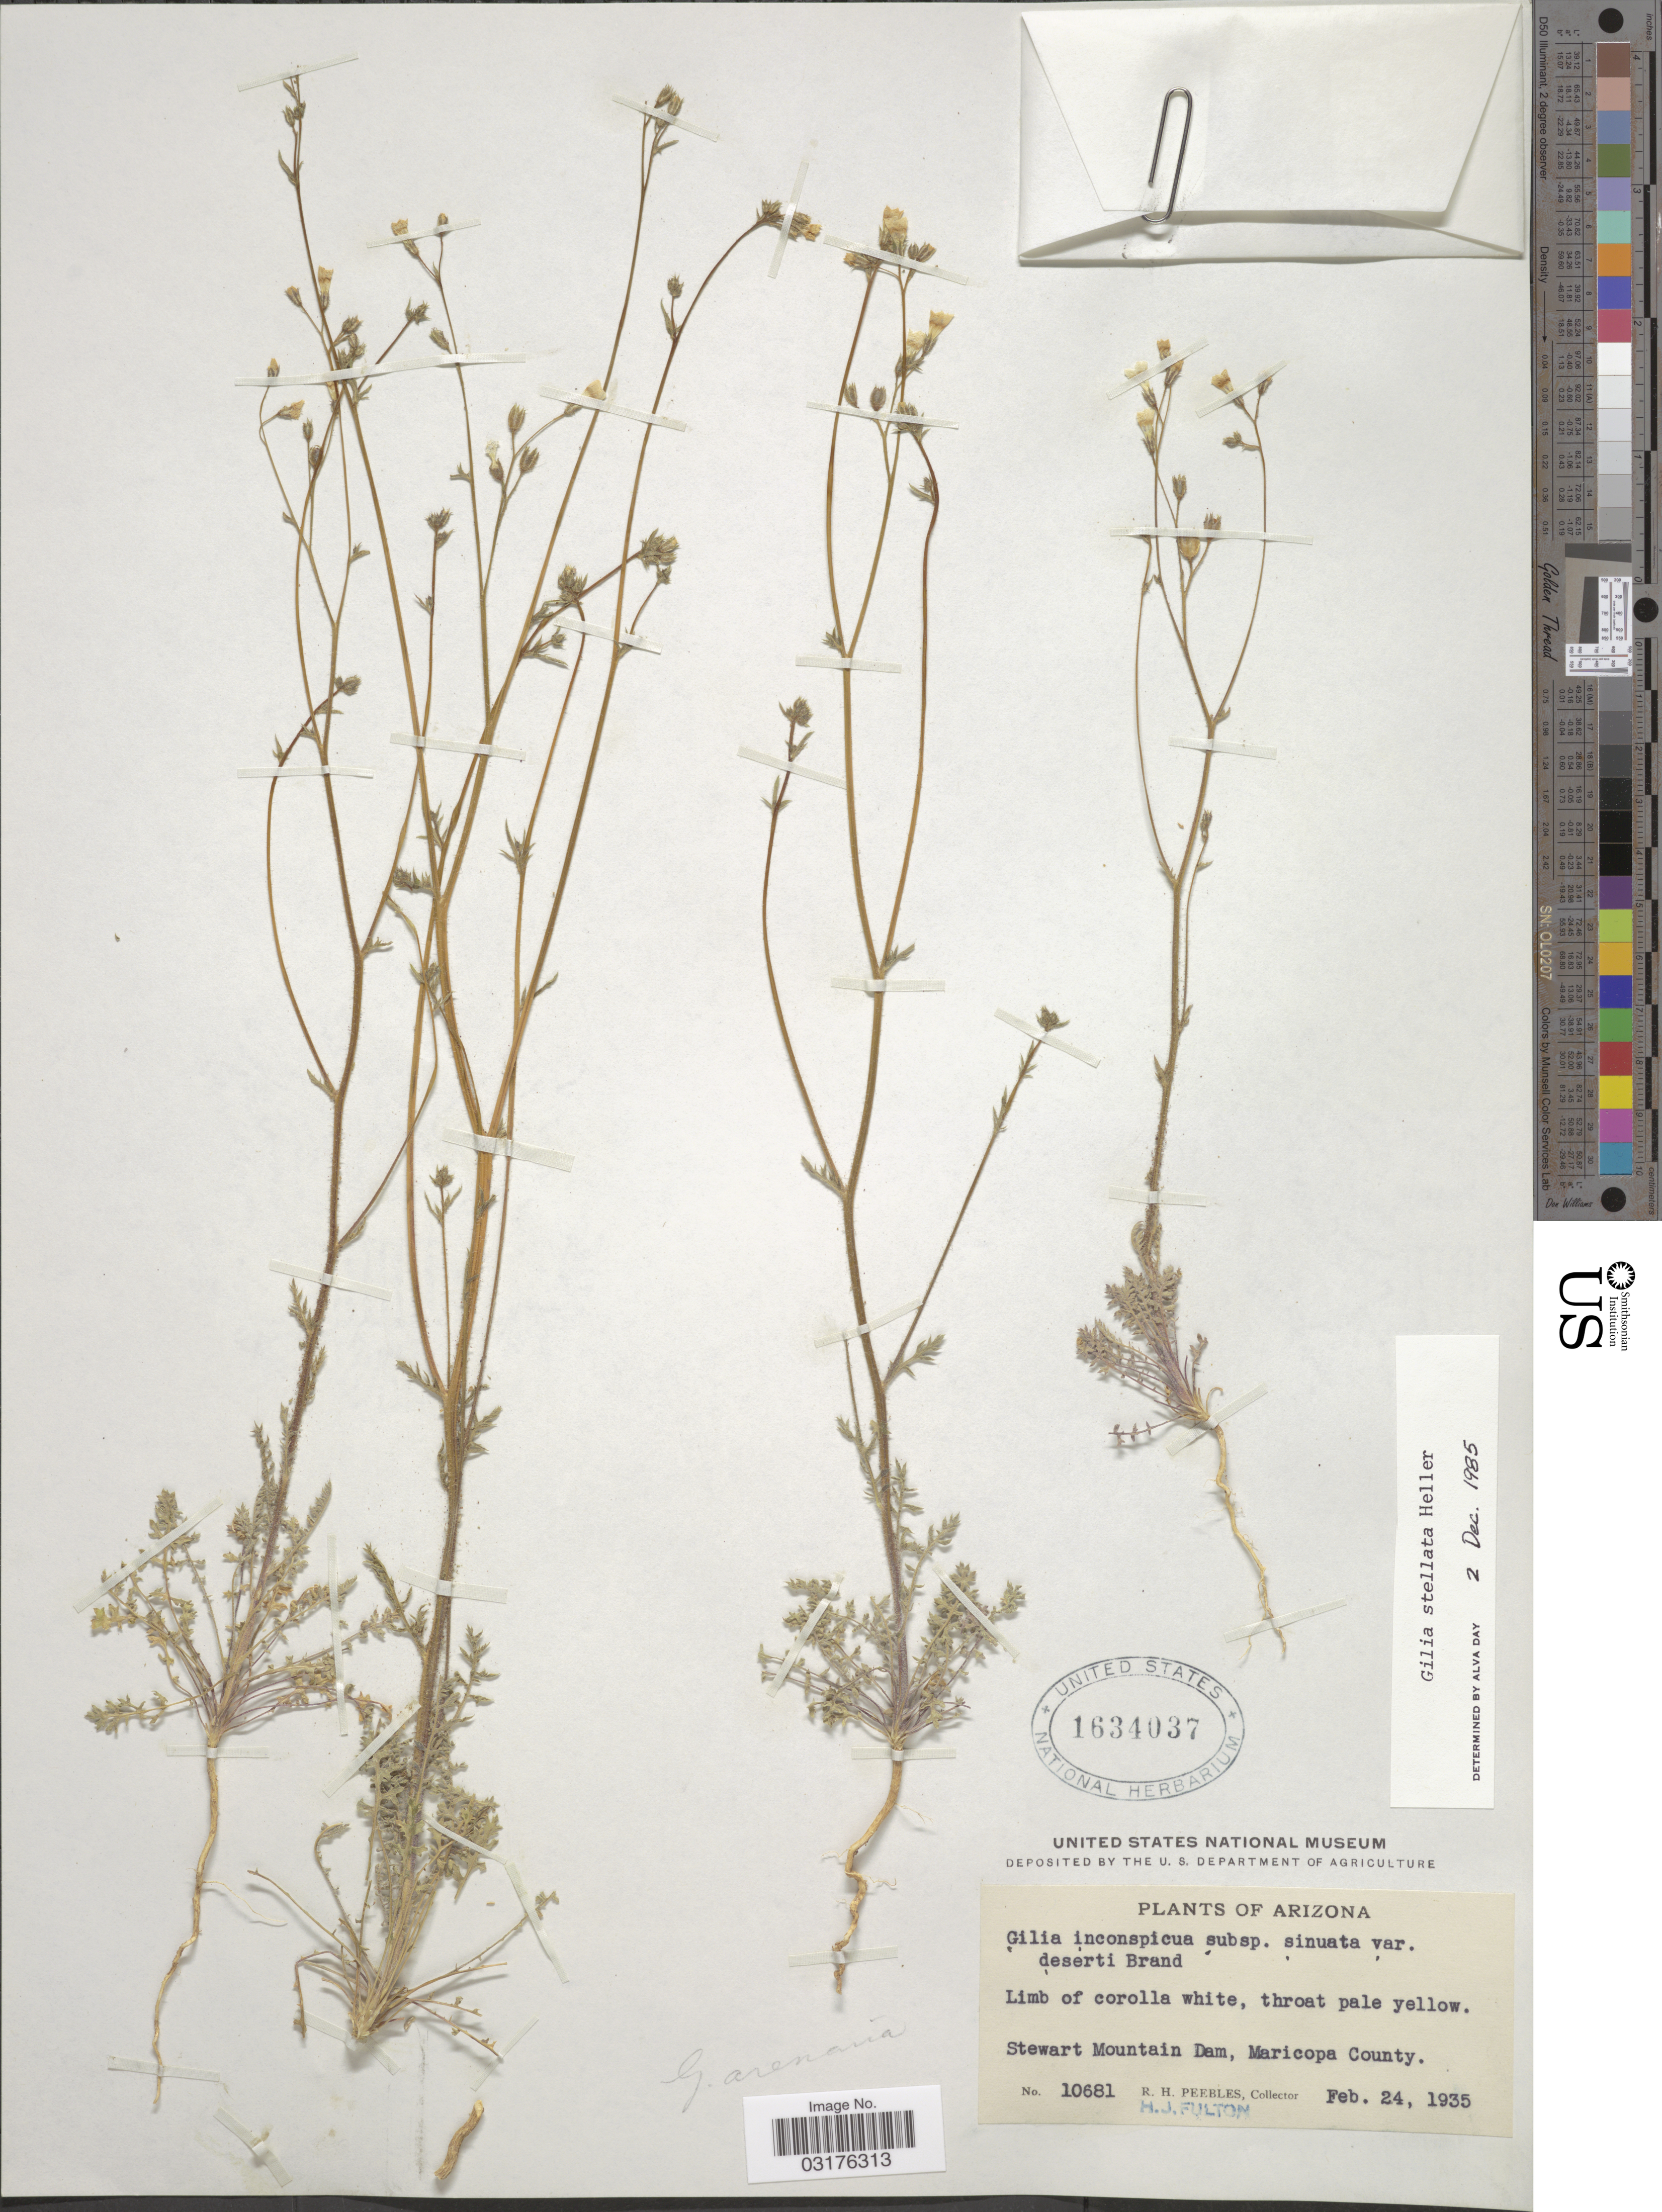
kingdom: Plantae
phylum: Tracheophyta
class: Magnoliopsida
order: Ericales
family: Polemoniaceae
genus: Gilia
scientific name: Gilia stellata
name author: A. Heller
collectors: R. H. Peebles & H. Fulton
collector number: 10681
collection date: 1935-02-24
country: United States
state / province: Arizona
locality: Stewart Mountain Dam, Maricopa County.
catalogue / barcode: US 1634037